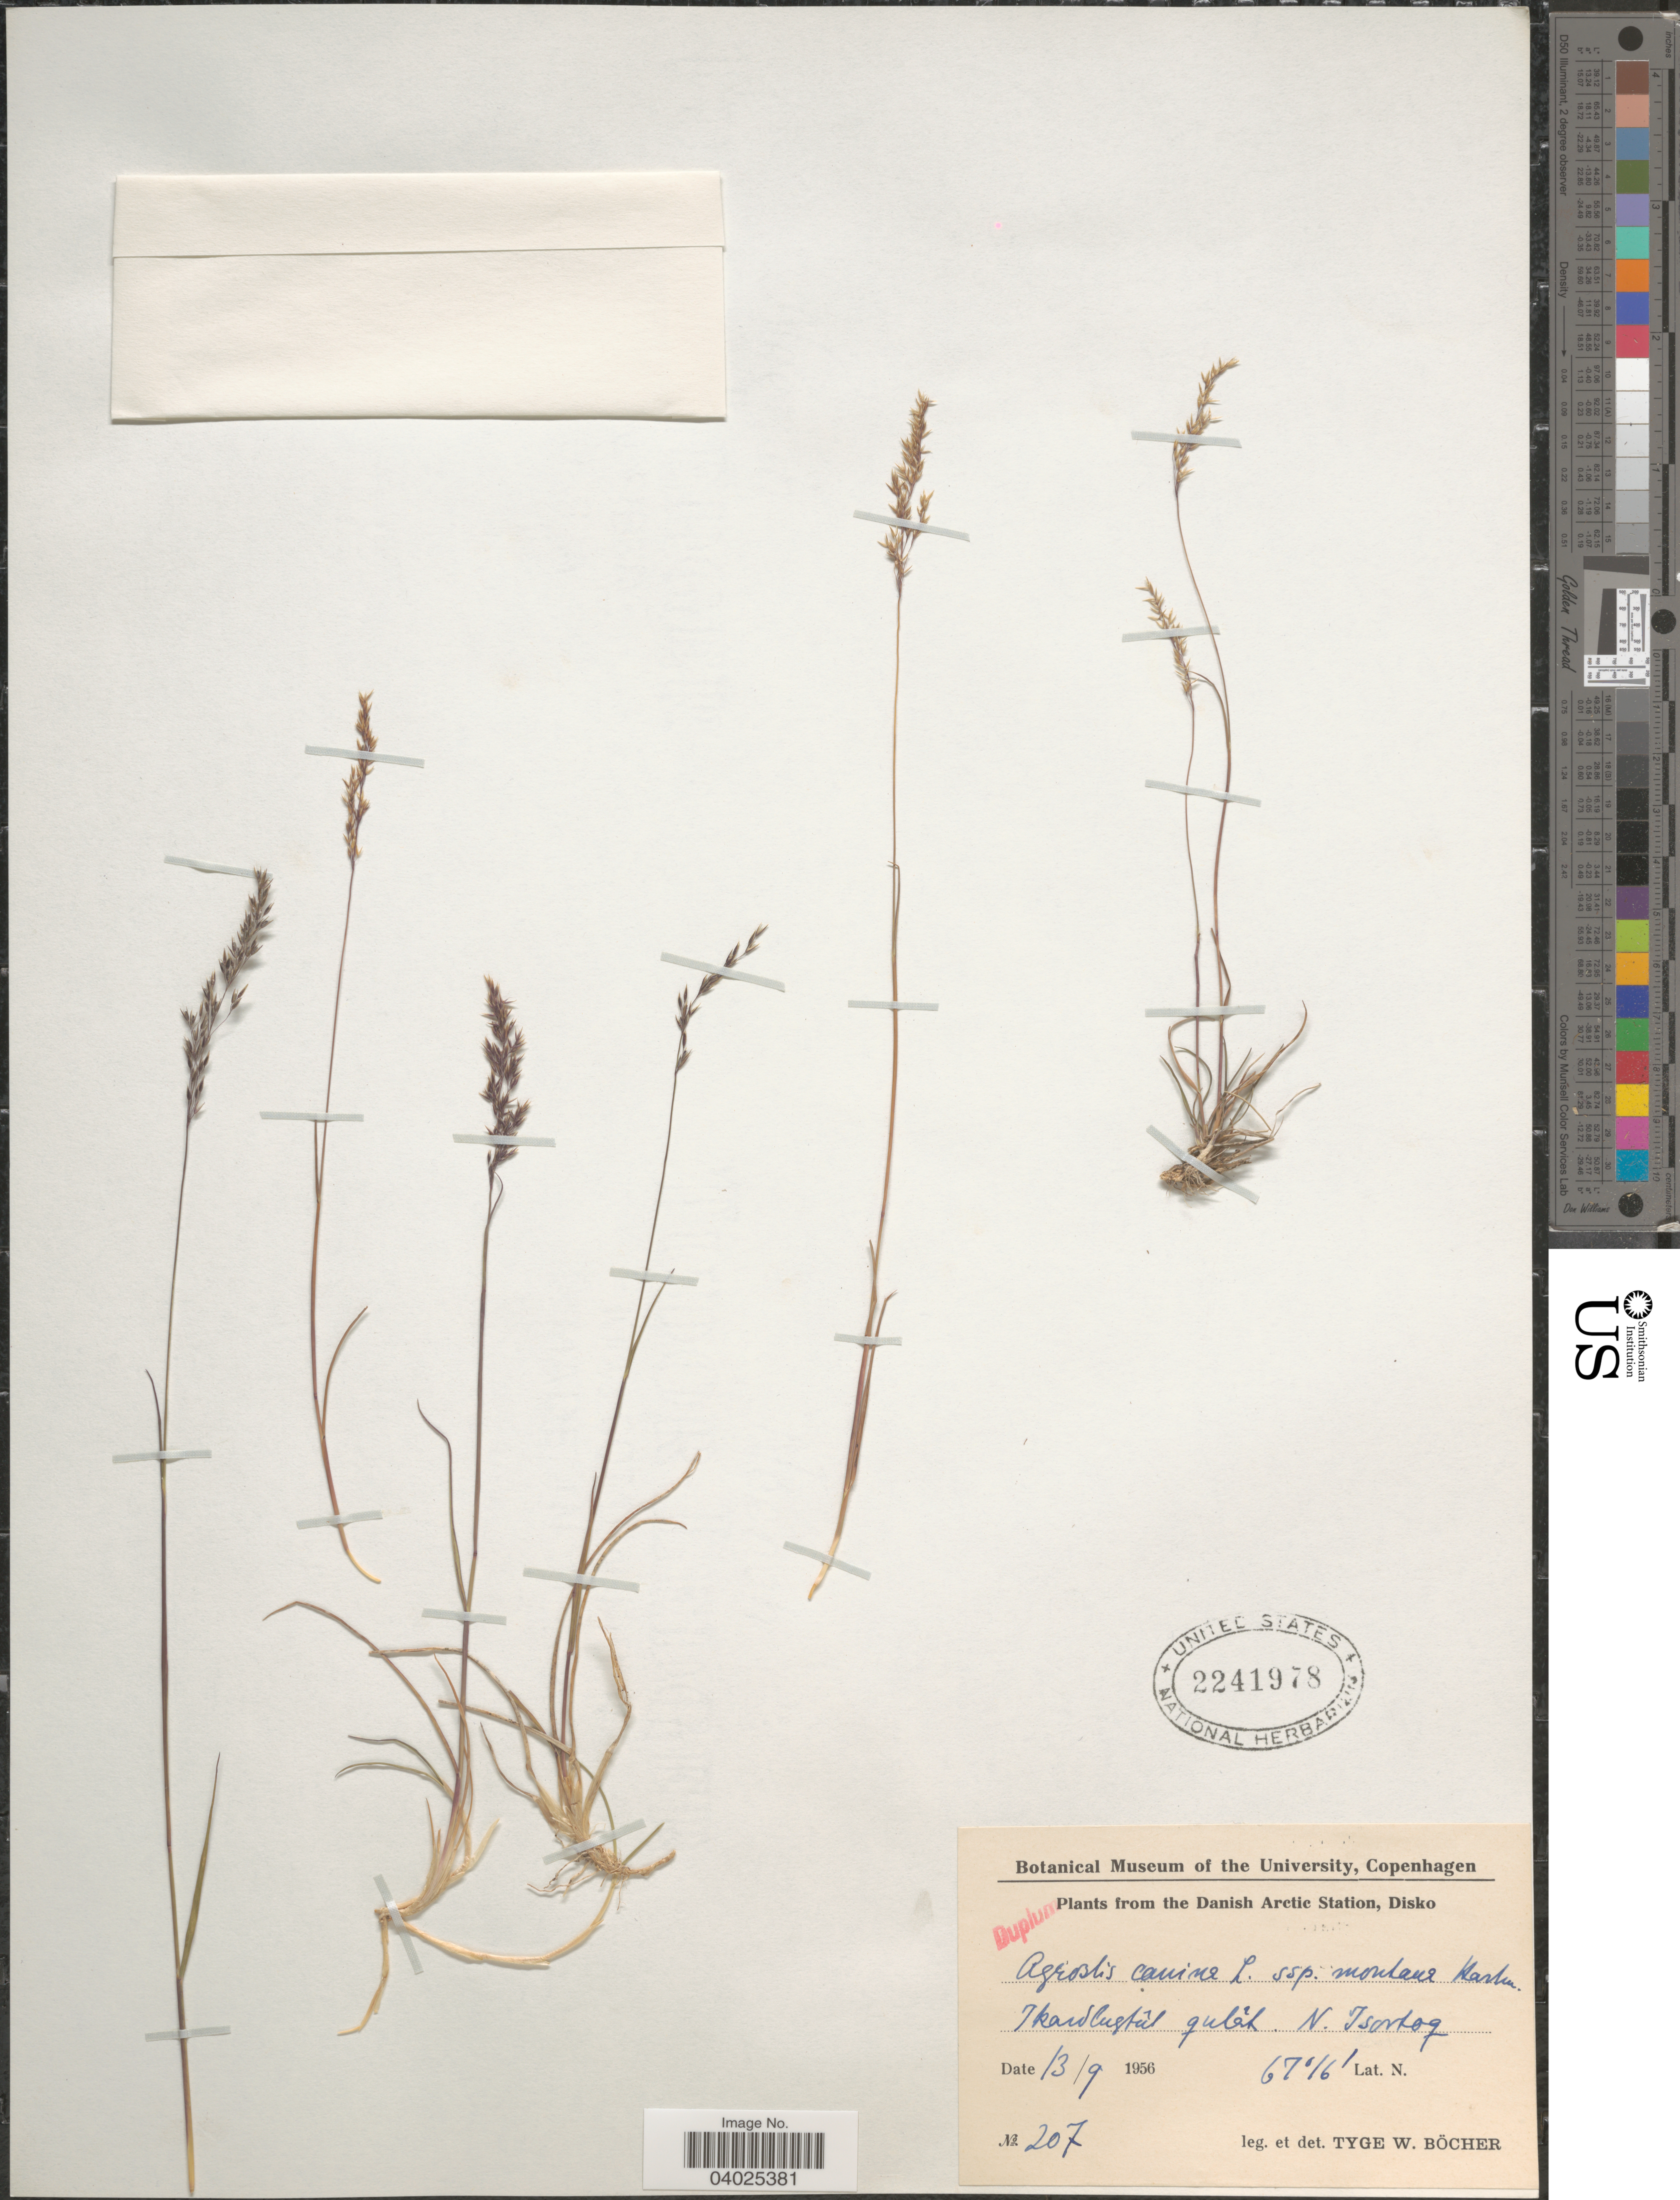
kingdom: Plantae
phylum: Tracheophyta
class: Liliopsida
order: Poales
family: Poaceae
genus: Agrostis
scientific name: Agrostis canina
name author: L.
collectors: T. Böcher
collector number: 207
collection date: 1956-09-13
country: Greenland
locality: The Danish Arctic Station, Disko. Ikardlustût gulâh. [interpreted] N. Isortoq.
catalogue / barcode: US 2241978